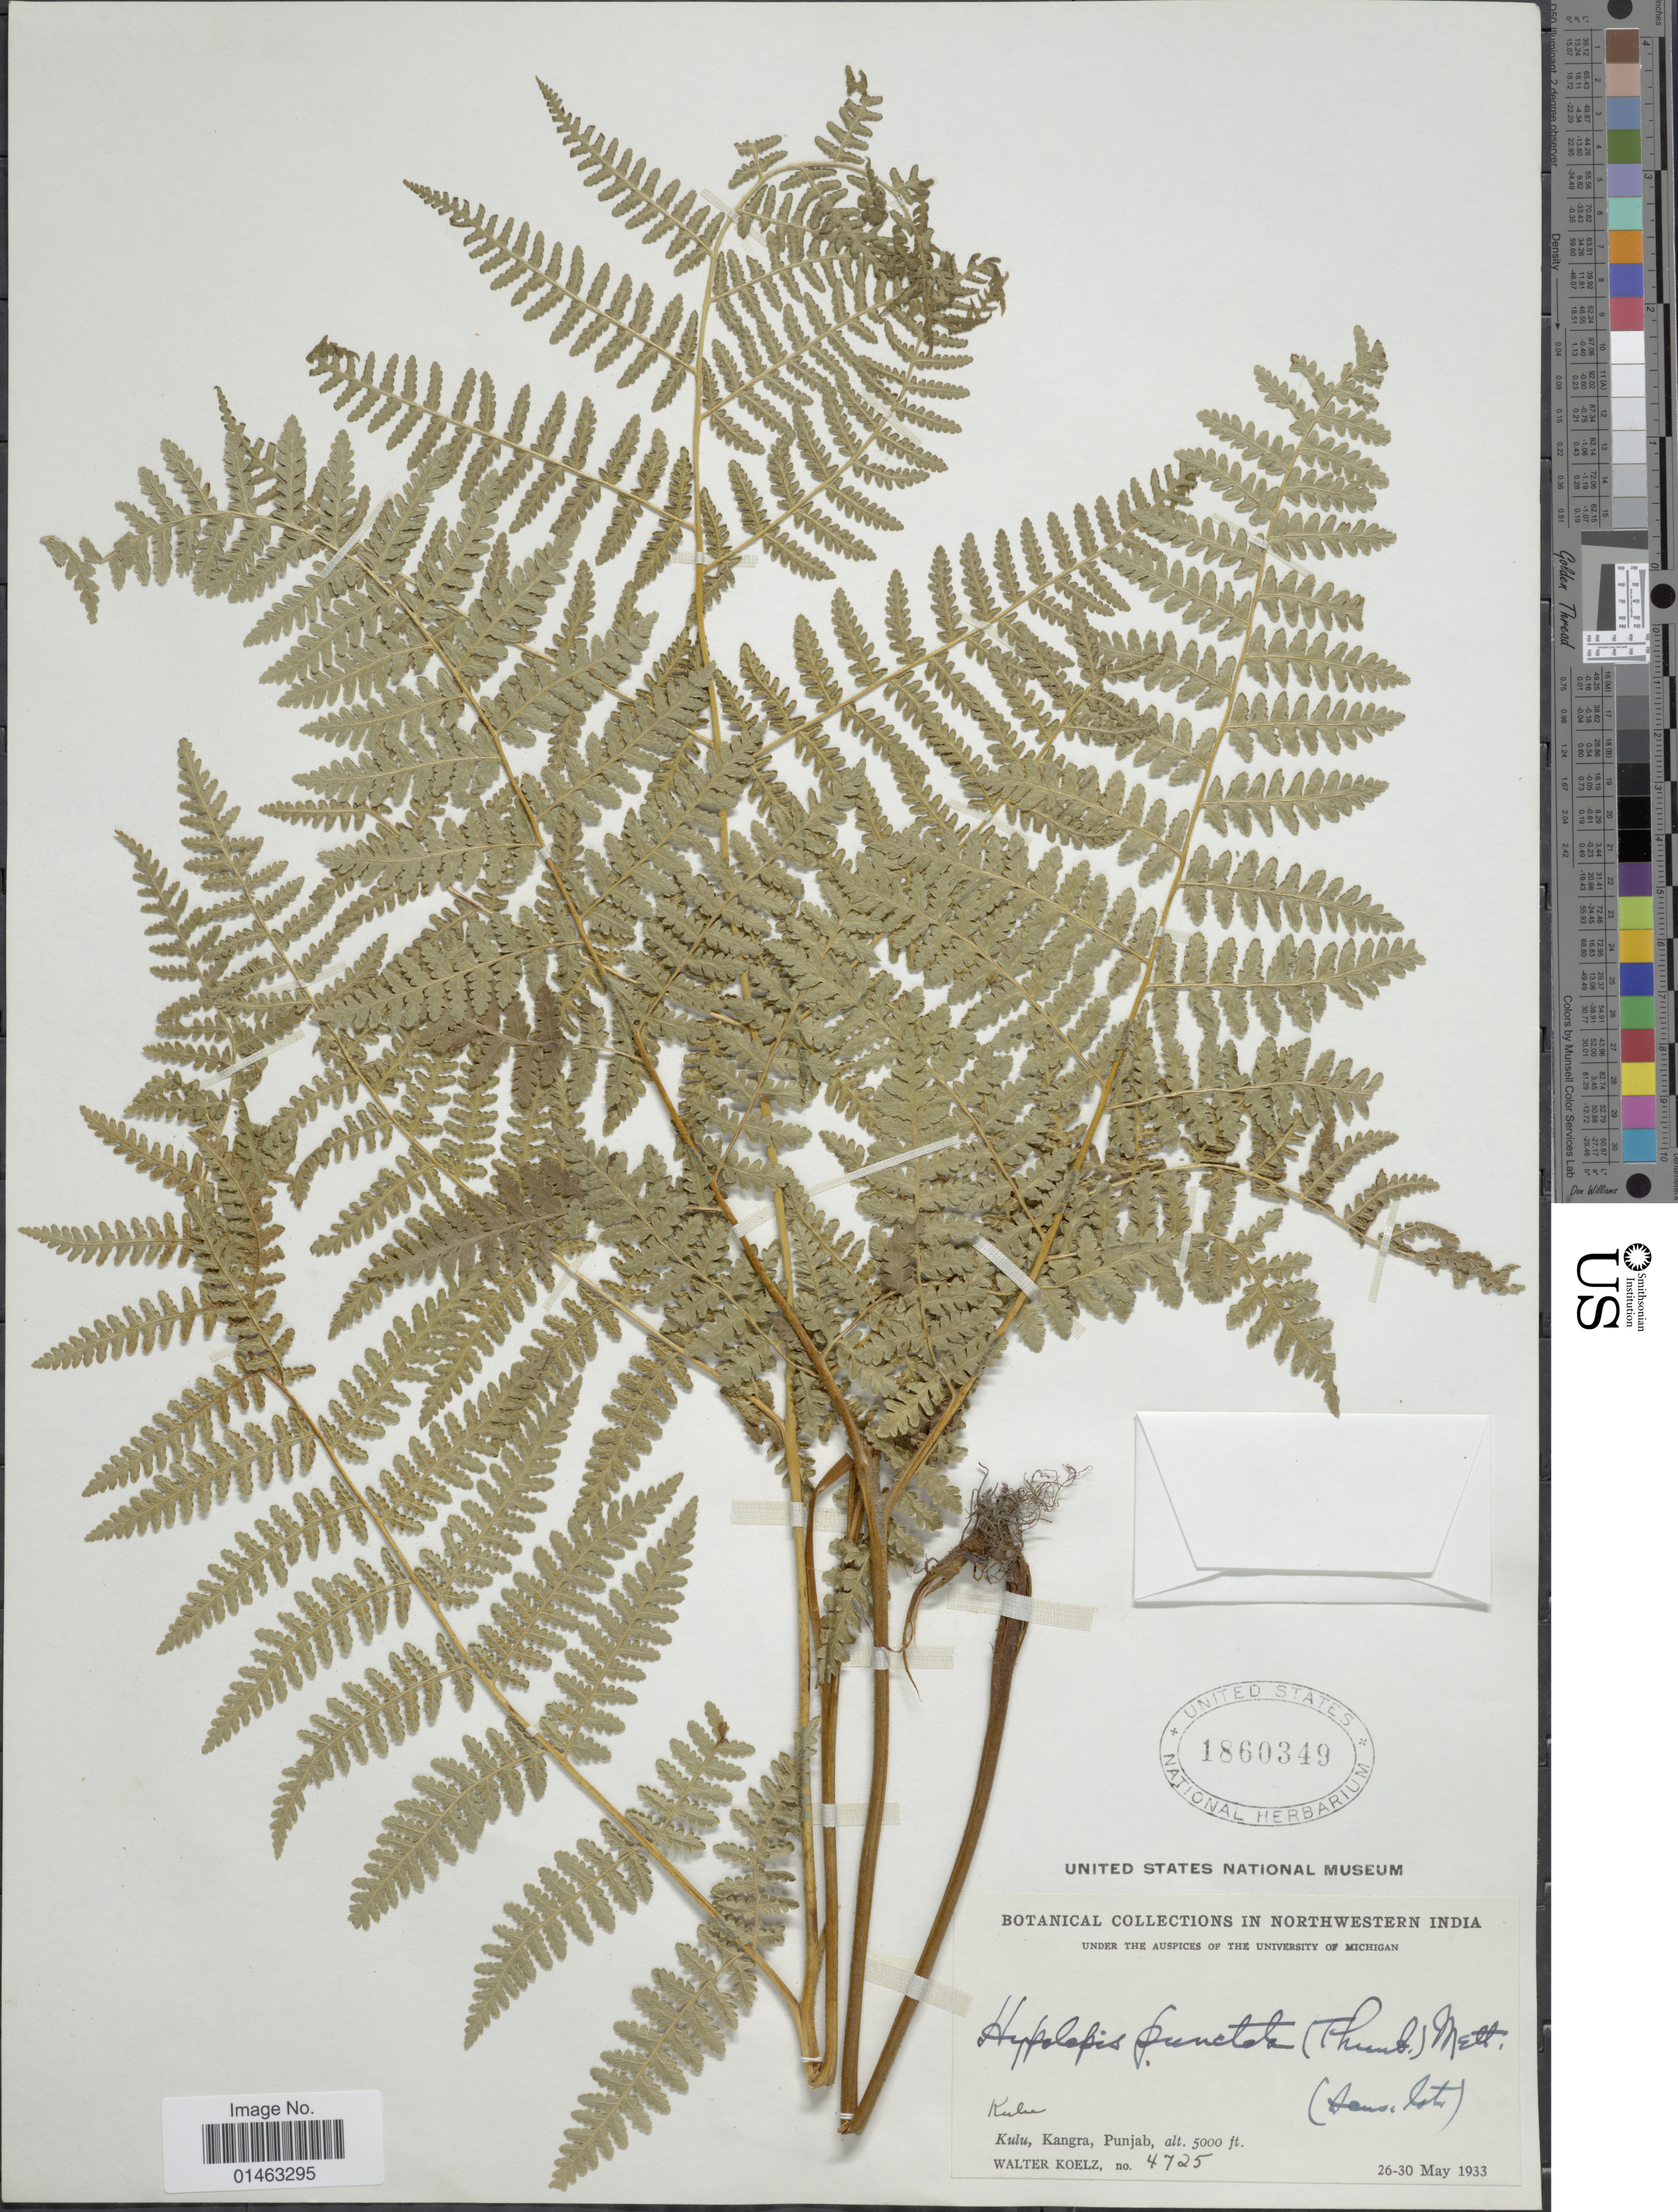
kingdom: Plantae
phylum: Tracheophyta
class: Polypodiopsida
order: Polypodiales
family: Dennstaedtiaceae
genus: Hypolepis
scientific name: Hypolepis punctata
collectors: W. N. Koelz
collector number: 4725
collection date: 1933-05-26/1933-05-30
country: India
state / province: Himachal Pradesh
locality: Northwestern India. Kulu, Kangra, Punjab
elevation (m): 1524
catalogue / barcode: US 1860349